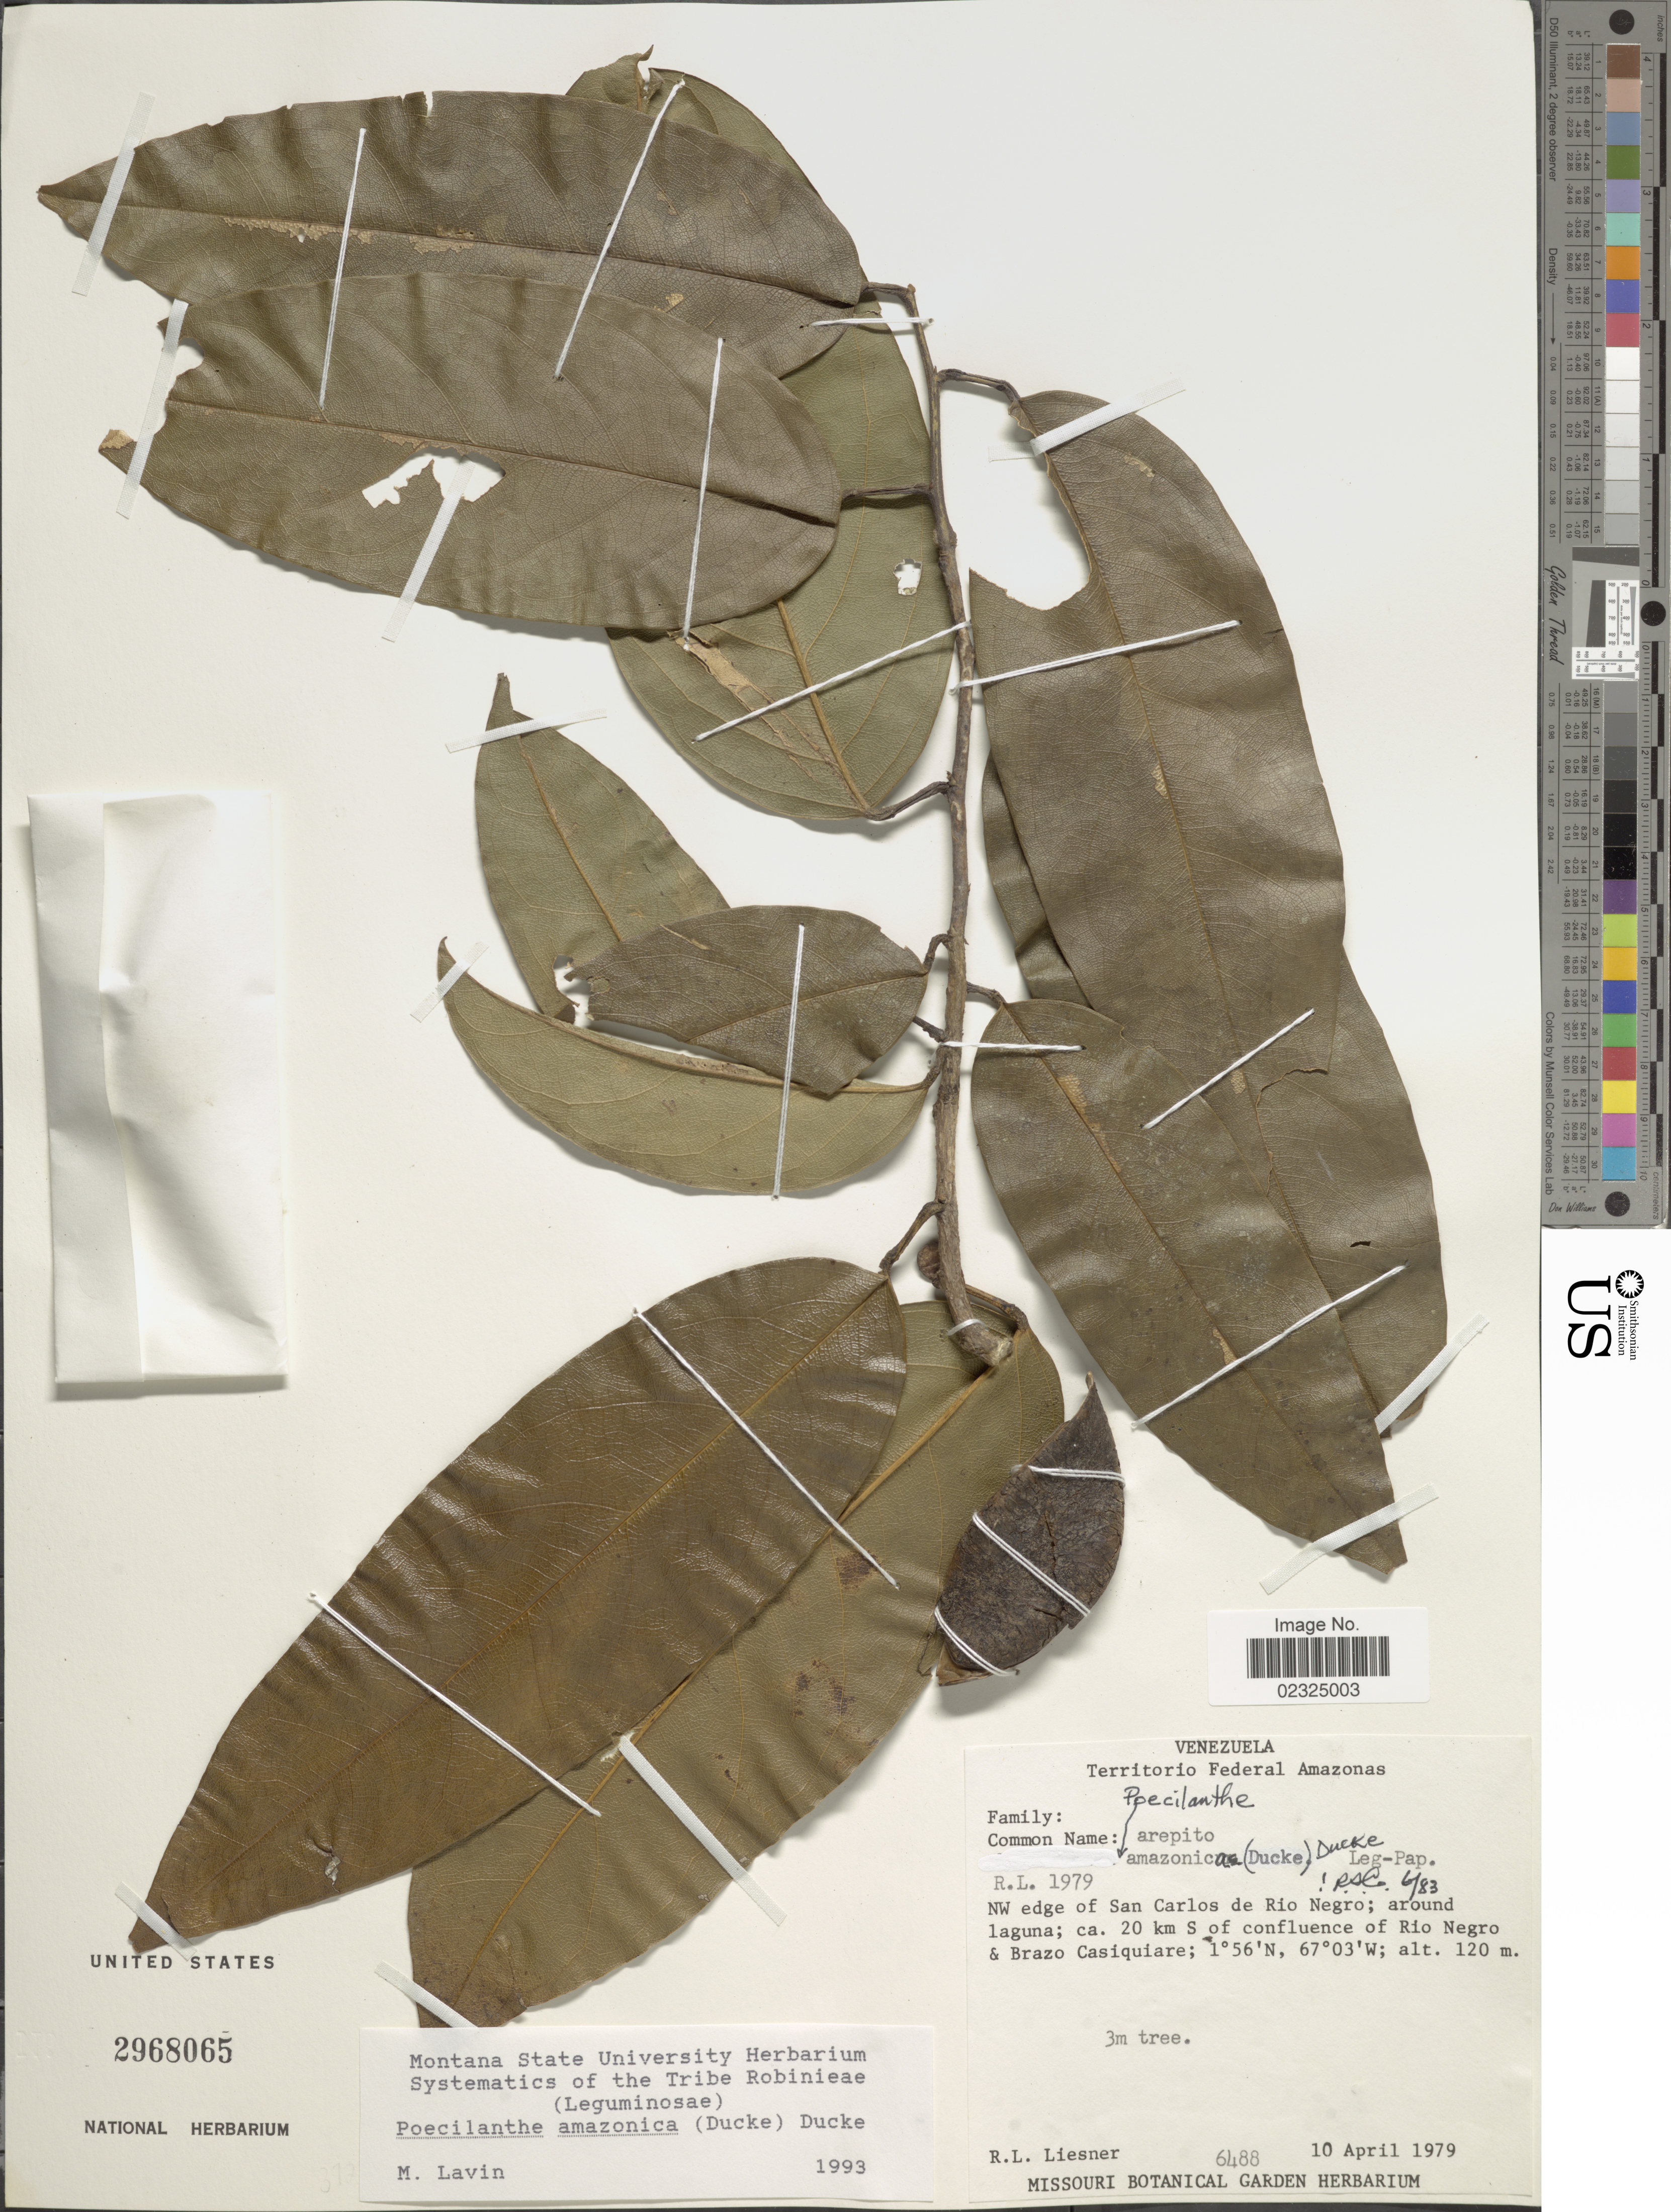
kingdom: Plantae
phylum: Tracheophyta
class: Magnoliopsida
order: Fabales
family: Fabaceae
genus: Limadendron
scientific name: Limadendron amazonicum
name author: (Ducke) Meireles & A.M.G. Azevedo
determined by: Strong, Mark T., (BOT), Smithsonian Institution - National Museum of Natural History (UNITED STATES)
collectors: R. L. Liesner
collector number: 6488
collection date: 1979-04-10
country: Venezuela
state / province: Amazonas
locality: NW edge of San Carlos de Rio Negro; around laguna; ca. 20 km S of confluence of Rio Negro & Brazo Casiquiare.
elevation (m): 120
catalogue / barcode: US 2968065